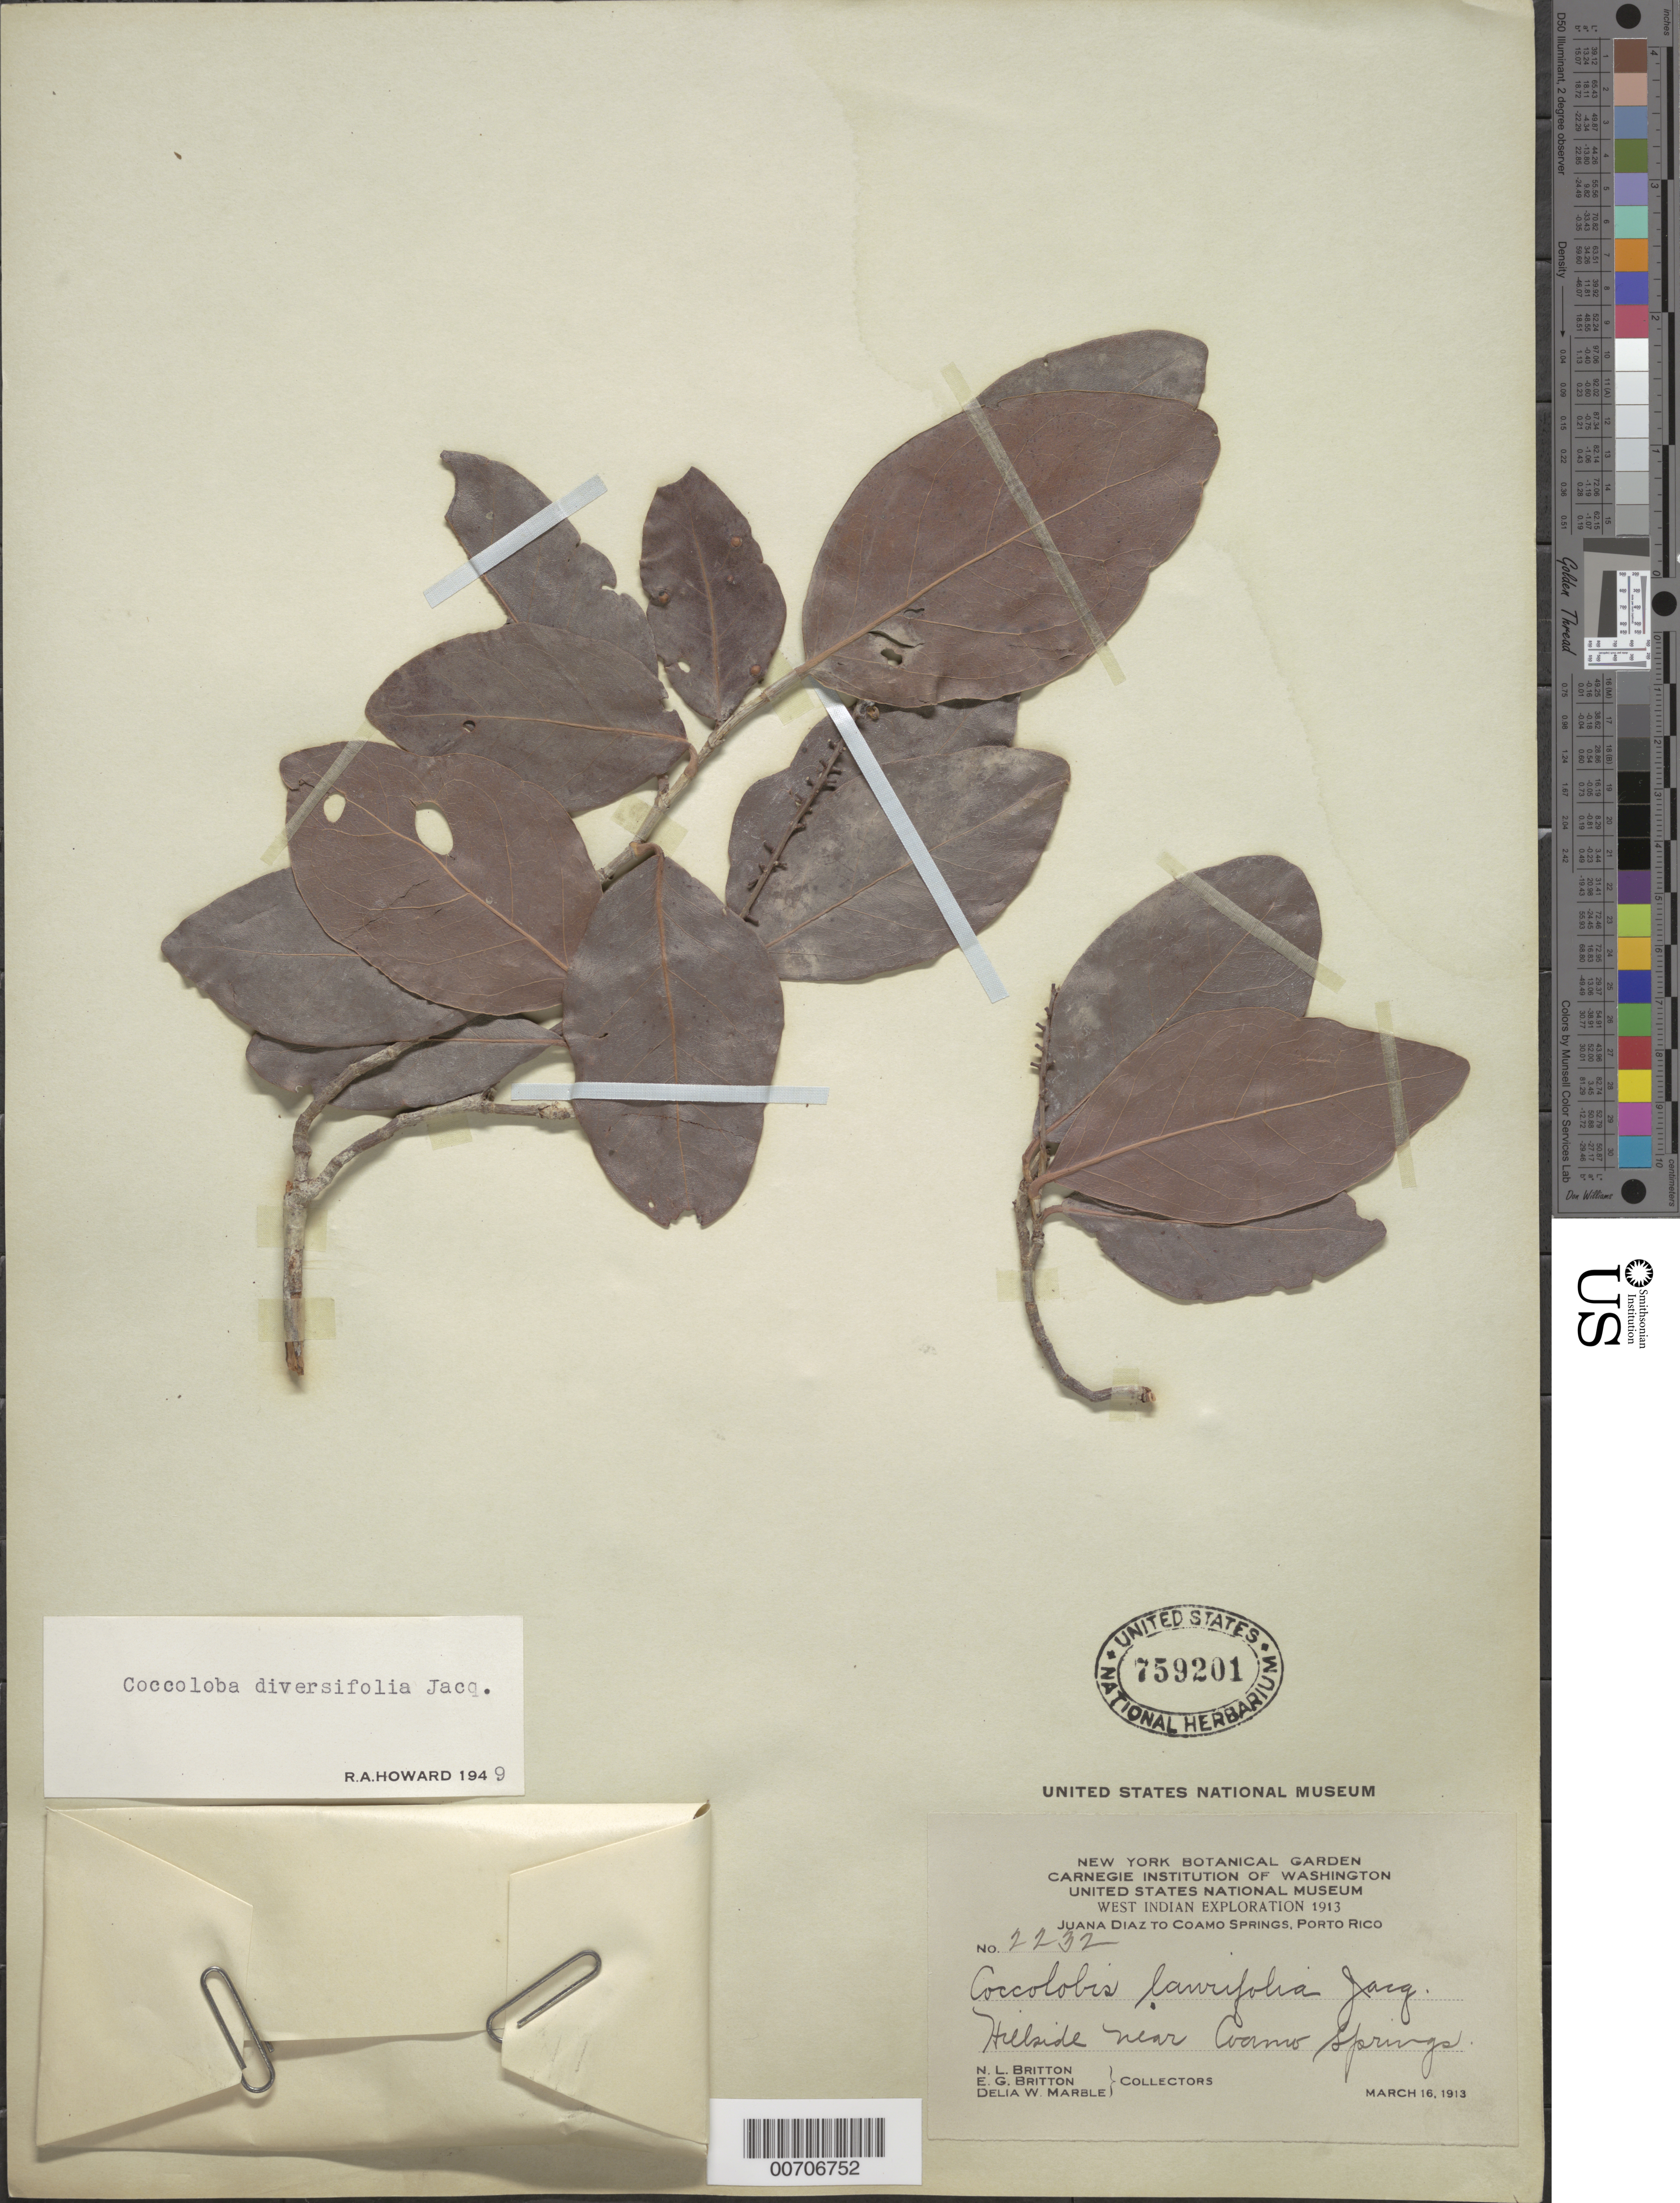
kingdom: Plantae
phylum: Tracheophyta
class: Magnoliopsida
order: Caryophyllales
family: Polygonaceae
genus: Coccoloba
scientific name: Coccoloba diversifolia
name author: Jacq.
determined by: Howard, R. A.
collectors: N. Britton, E. G. Britton & D. W. Marble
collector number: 2232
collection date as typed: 16 Mar 1913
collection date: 1913-03-16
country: Puerto Rico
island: Greater Antilles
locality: Juana Diaz to Coamo Springs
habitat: Hillside near Coamo Springs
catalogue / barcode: US 759201